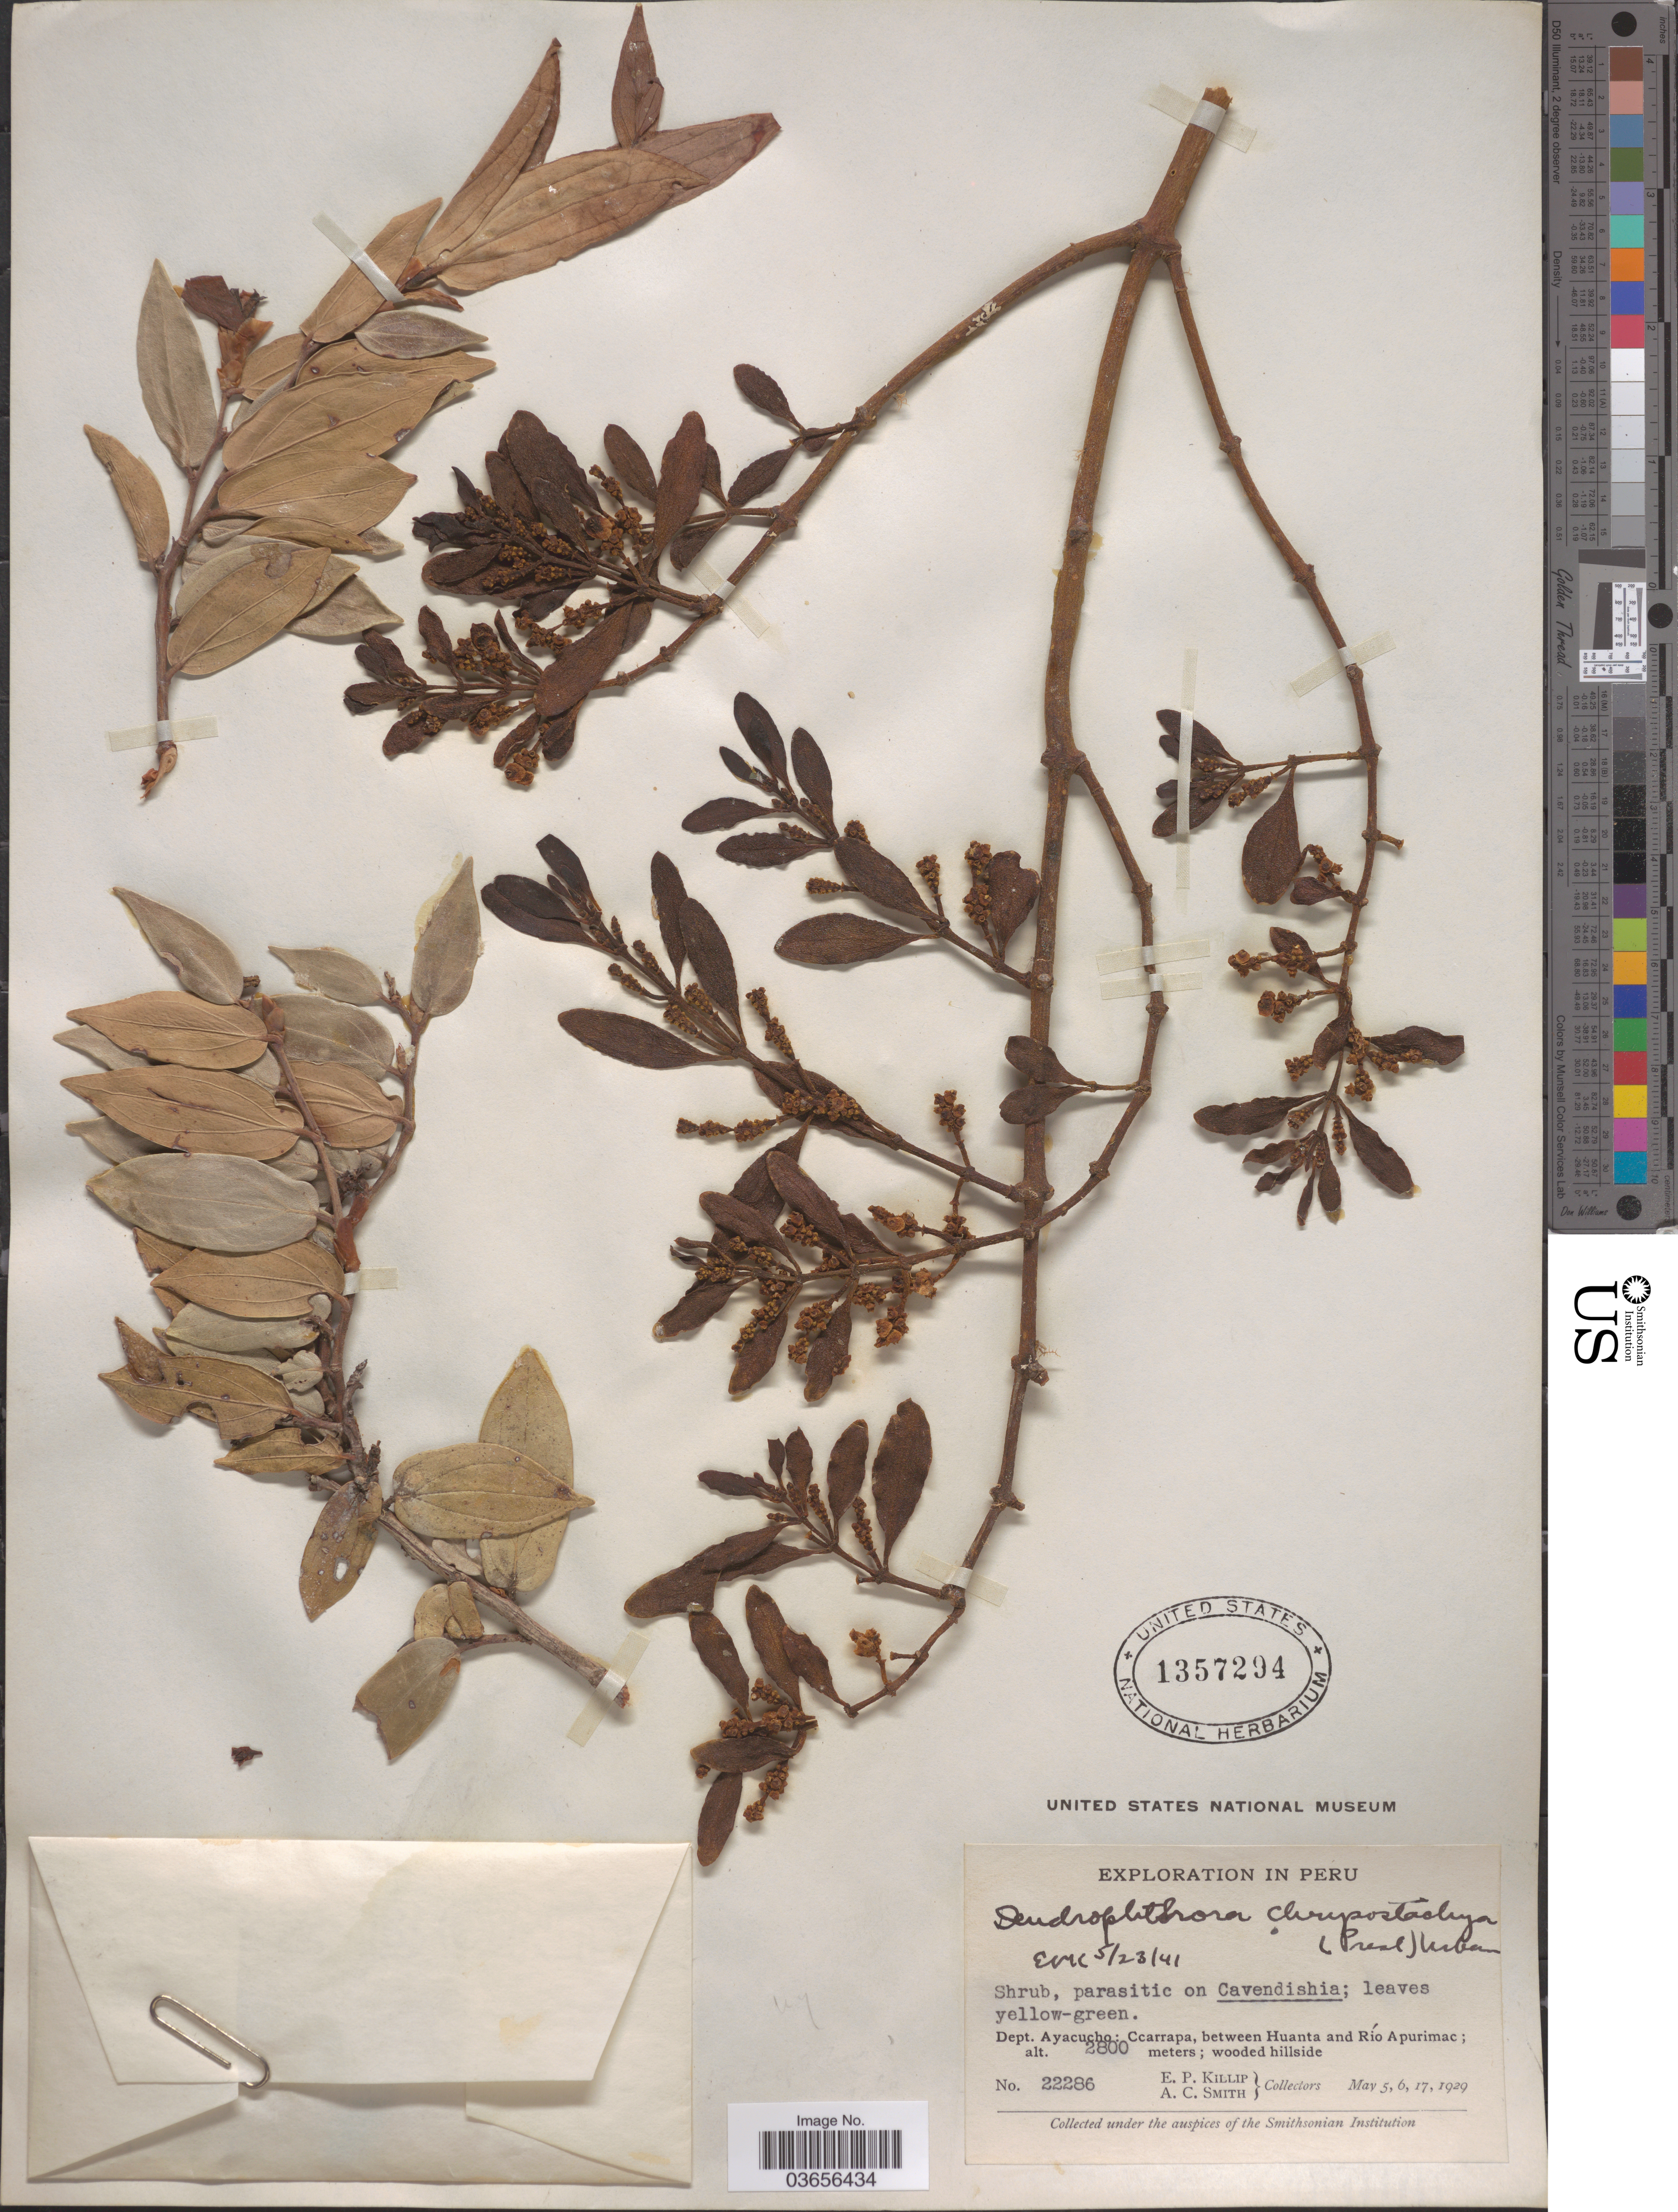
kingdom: Plantae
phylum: Tracheophyta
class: Magnoliopsida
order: Santalales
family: Viscaceae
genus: Dendrophthora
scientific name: Dendrophthora chrysostachya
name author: Urb.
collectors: E. P. Killip & A. C. Smith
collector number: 22286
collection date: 1929-05-05/1929-05-17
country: Peru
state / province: Ayacucho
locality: Dept. Ayacucho: Ccarrapa, between Huanta and Río Apurimac.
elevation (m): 2800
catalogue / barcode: US 1357294